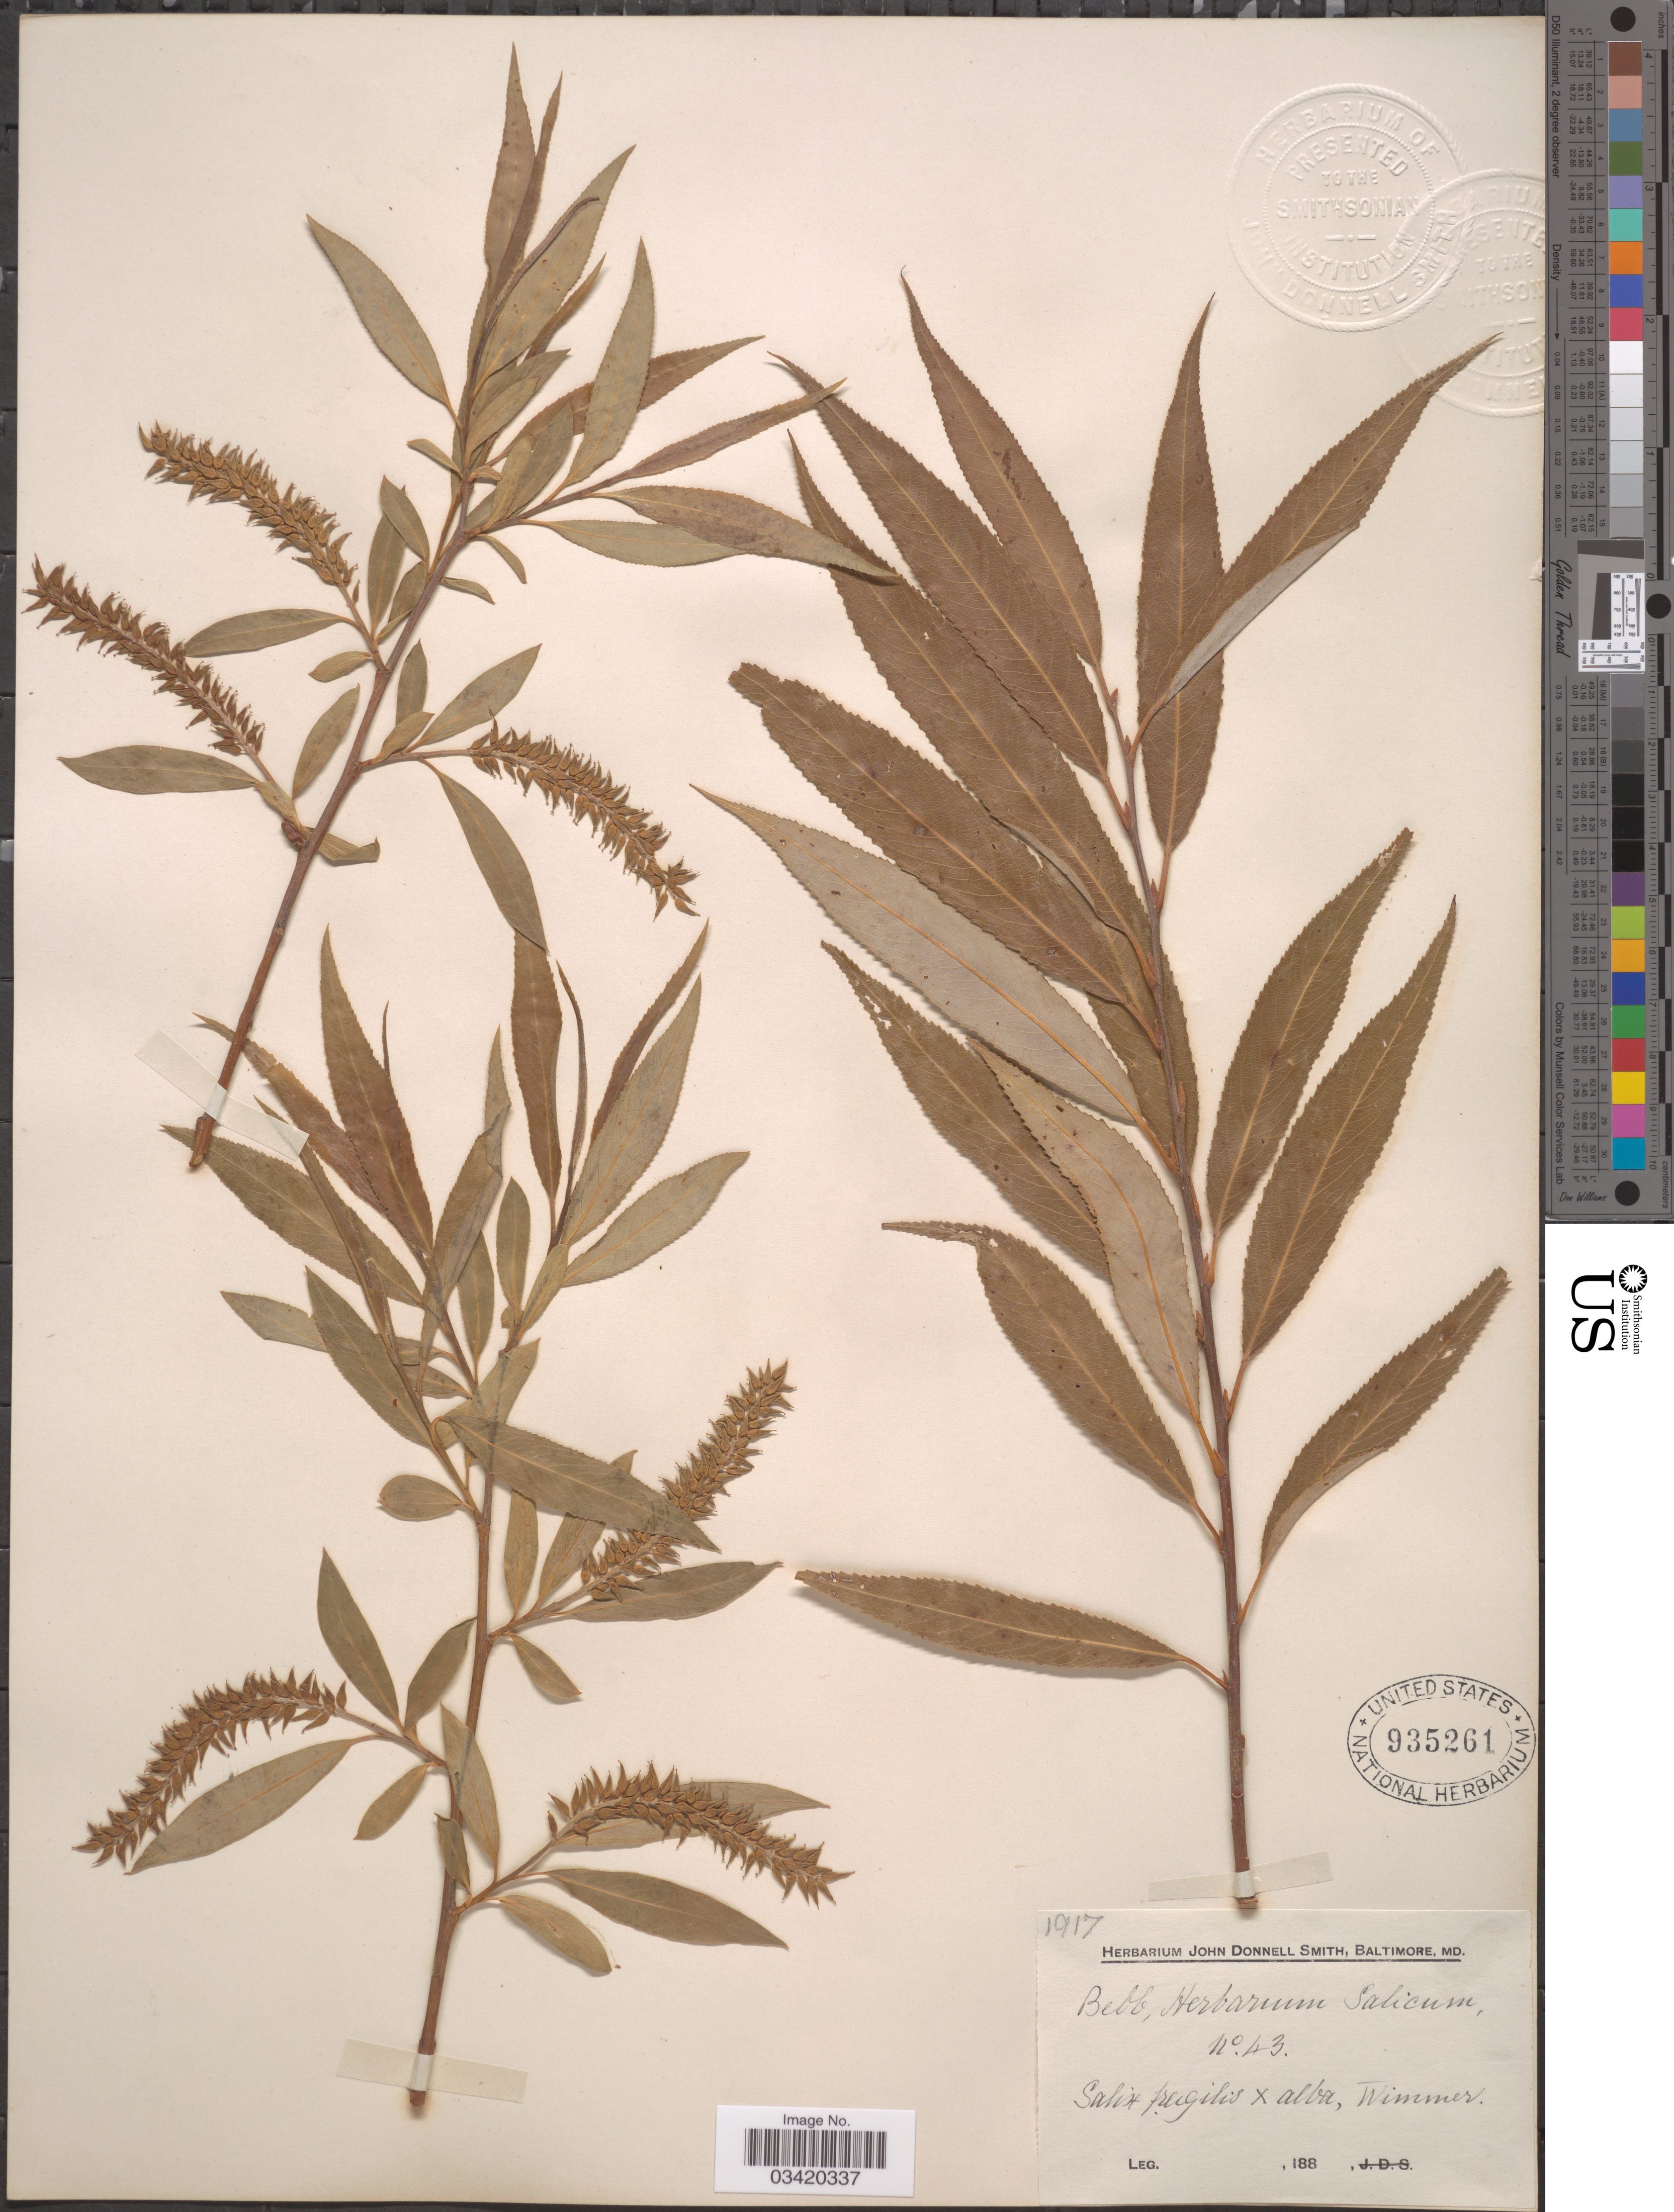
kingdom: Plantae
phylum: Tracheophyta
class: Magnoliopsida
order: Malpighiales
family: Salicaceae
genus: Salix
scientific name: Salix fragilis x S. alba L.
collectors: ex Herb. M. S. Bebb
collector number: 43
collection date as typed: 188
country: United States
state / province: Maryland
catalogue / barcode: US 935261